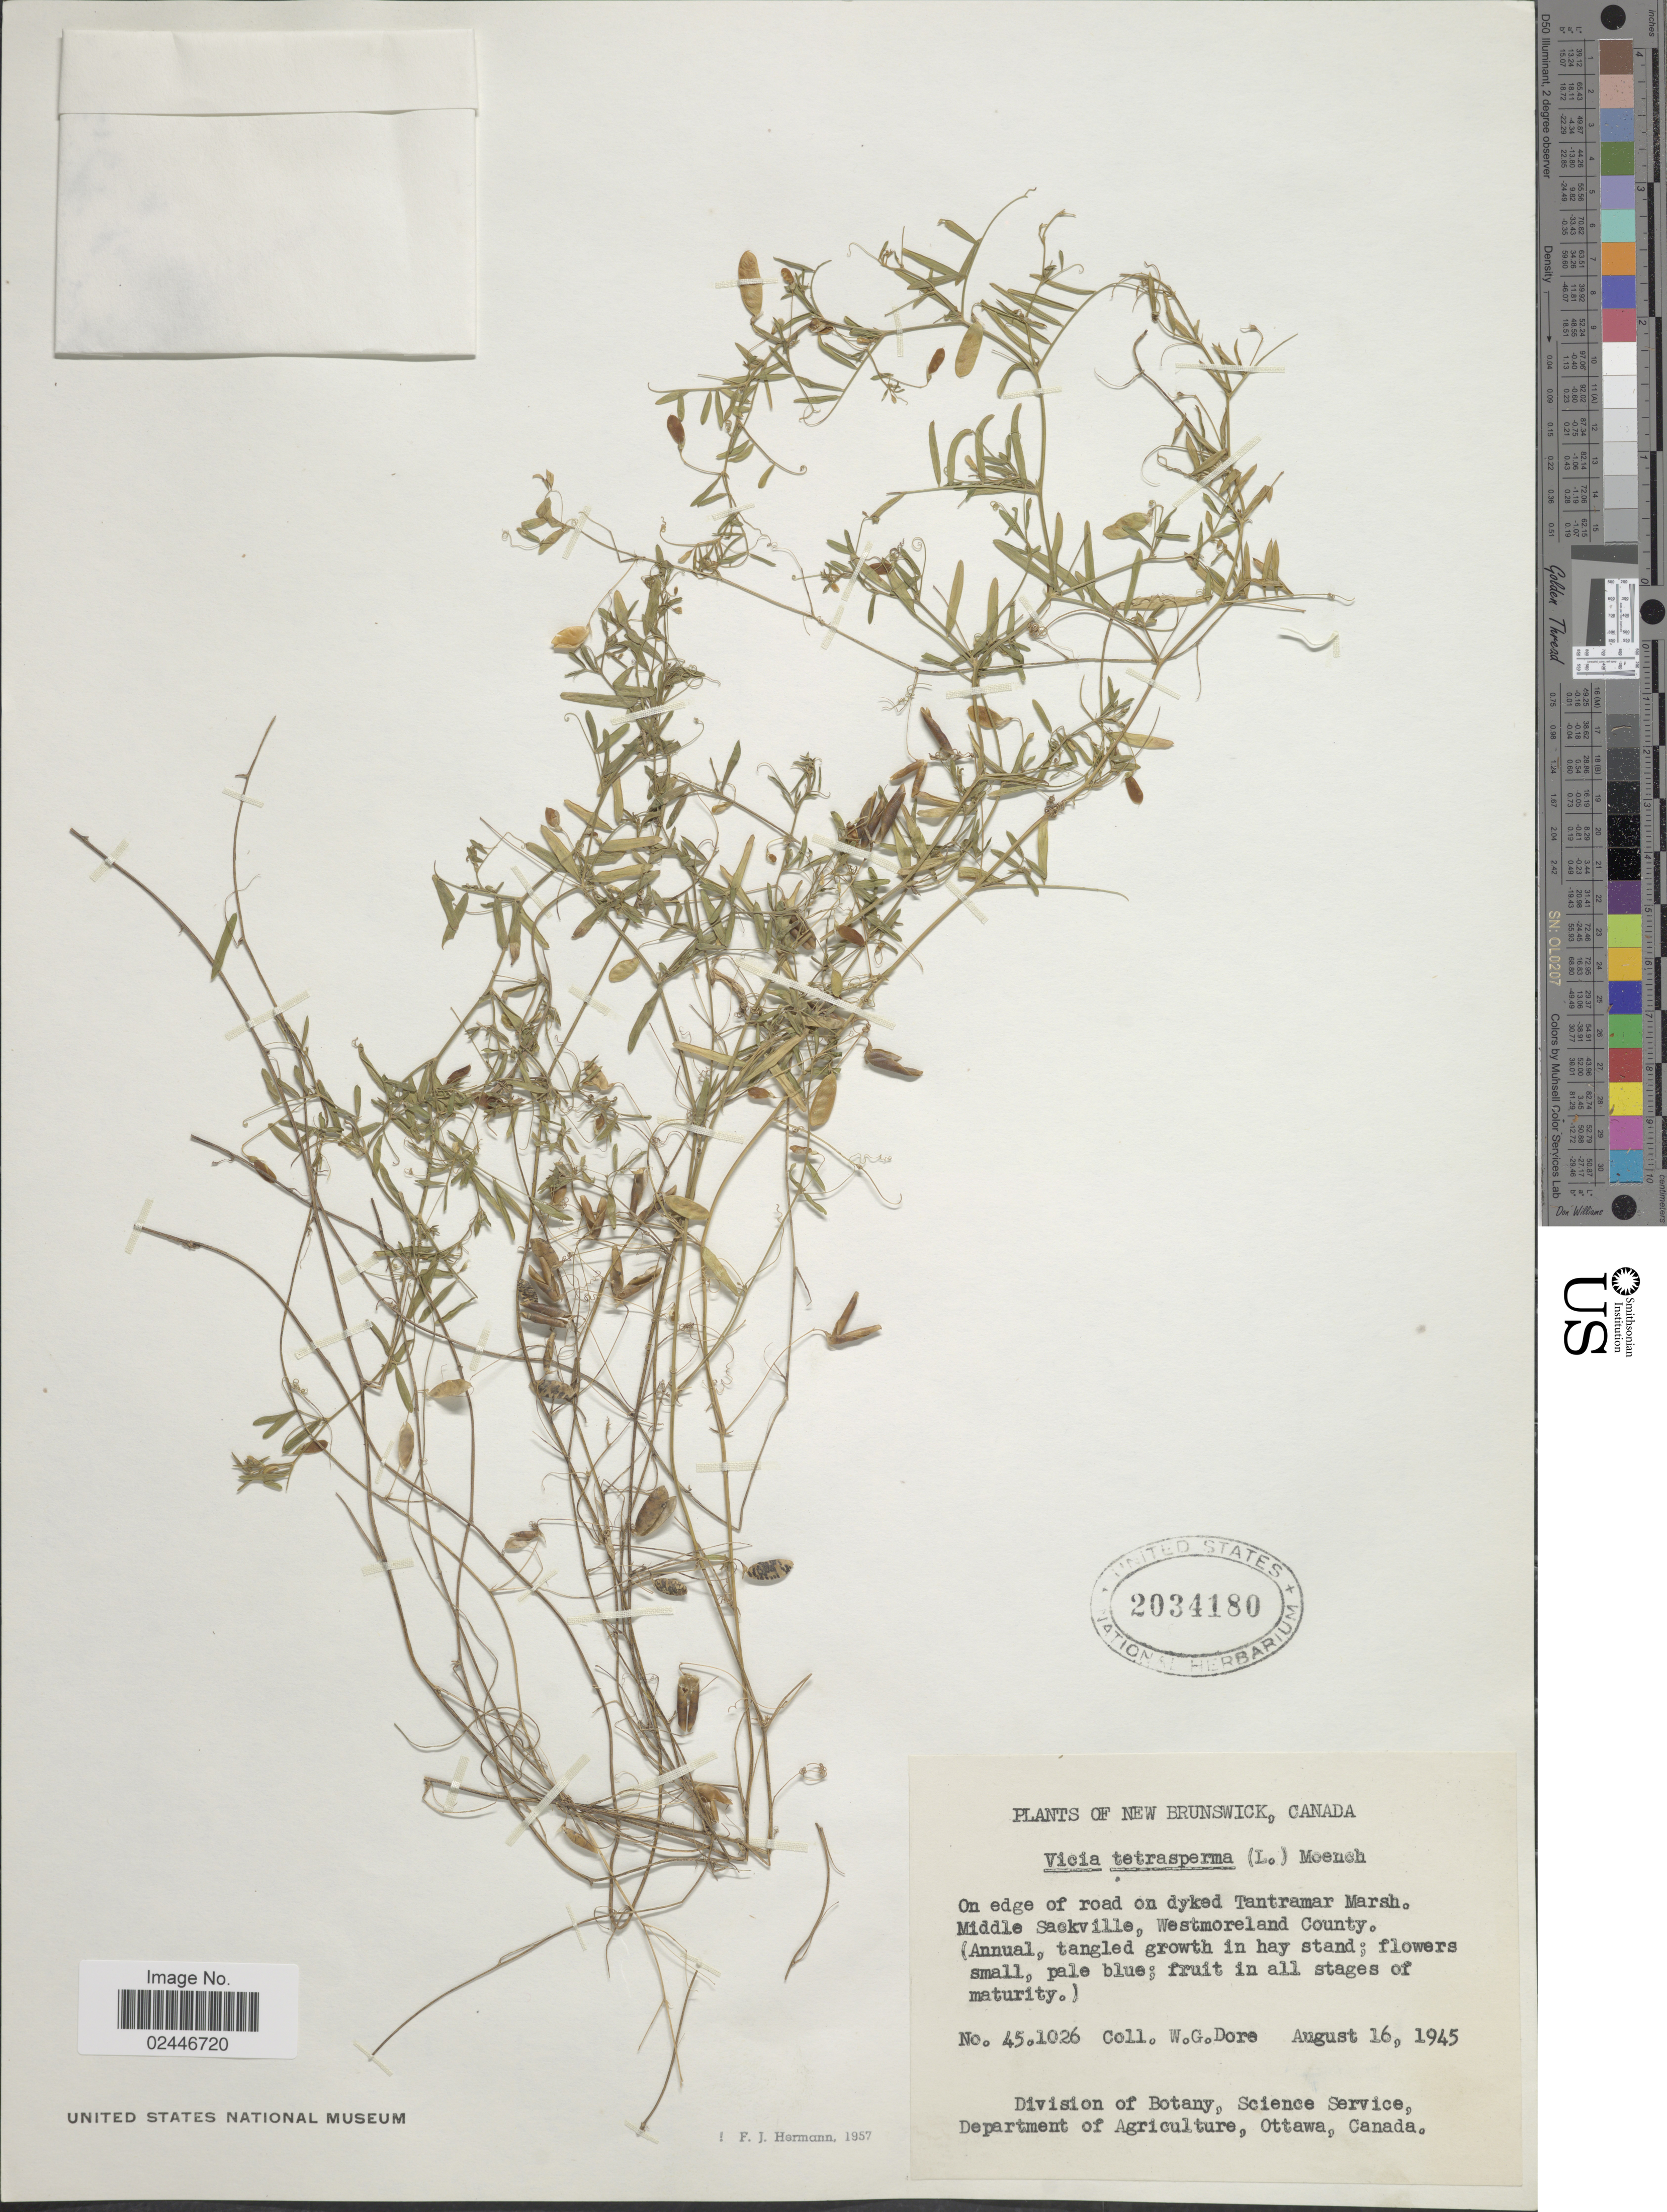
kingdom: Plantae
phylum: Tracheophyta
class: Magnoliopsida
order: Fabales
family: Fabaceae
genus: Vicia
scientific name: Vicia tetrasperma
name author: (L.) Schreb.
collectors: W. Dore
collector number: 451026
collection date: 1945-08-16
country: Canada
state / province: New Brunswick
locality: On edge of road on dyked Tantramar Marsh, Middle Sackville, Westmoreland County.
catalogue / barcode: US 2034180